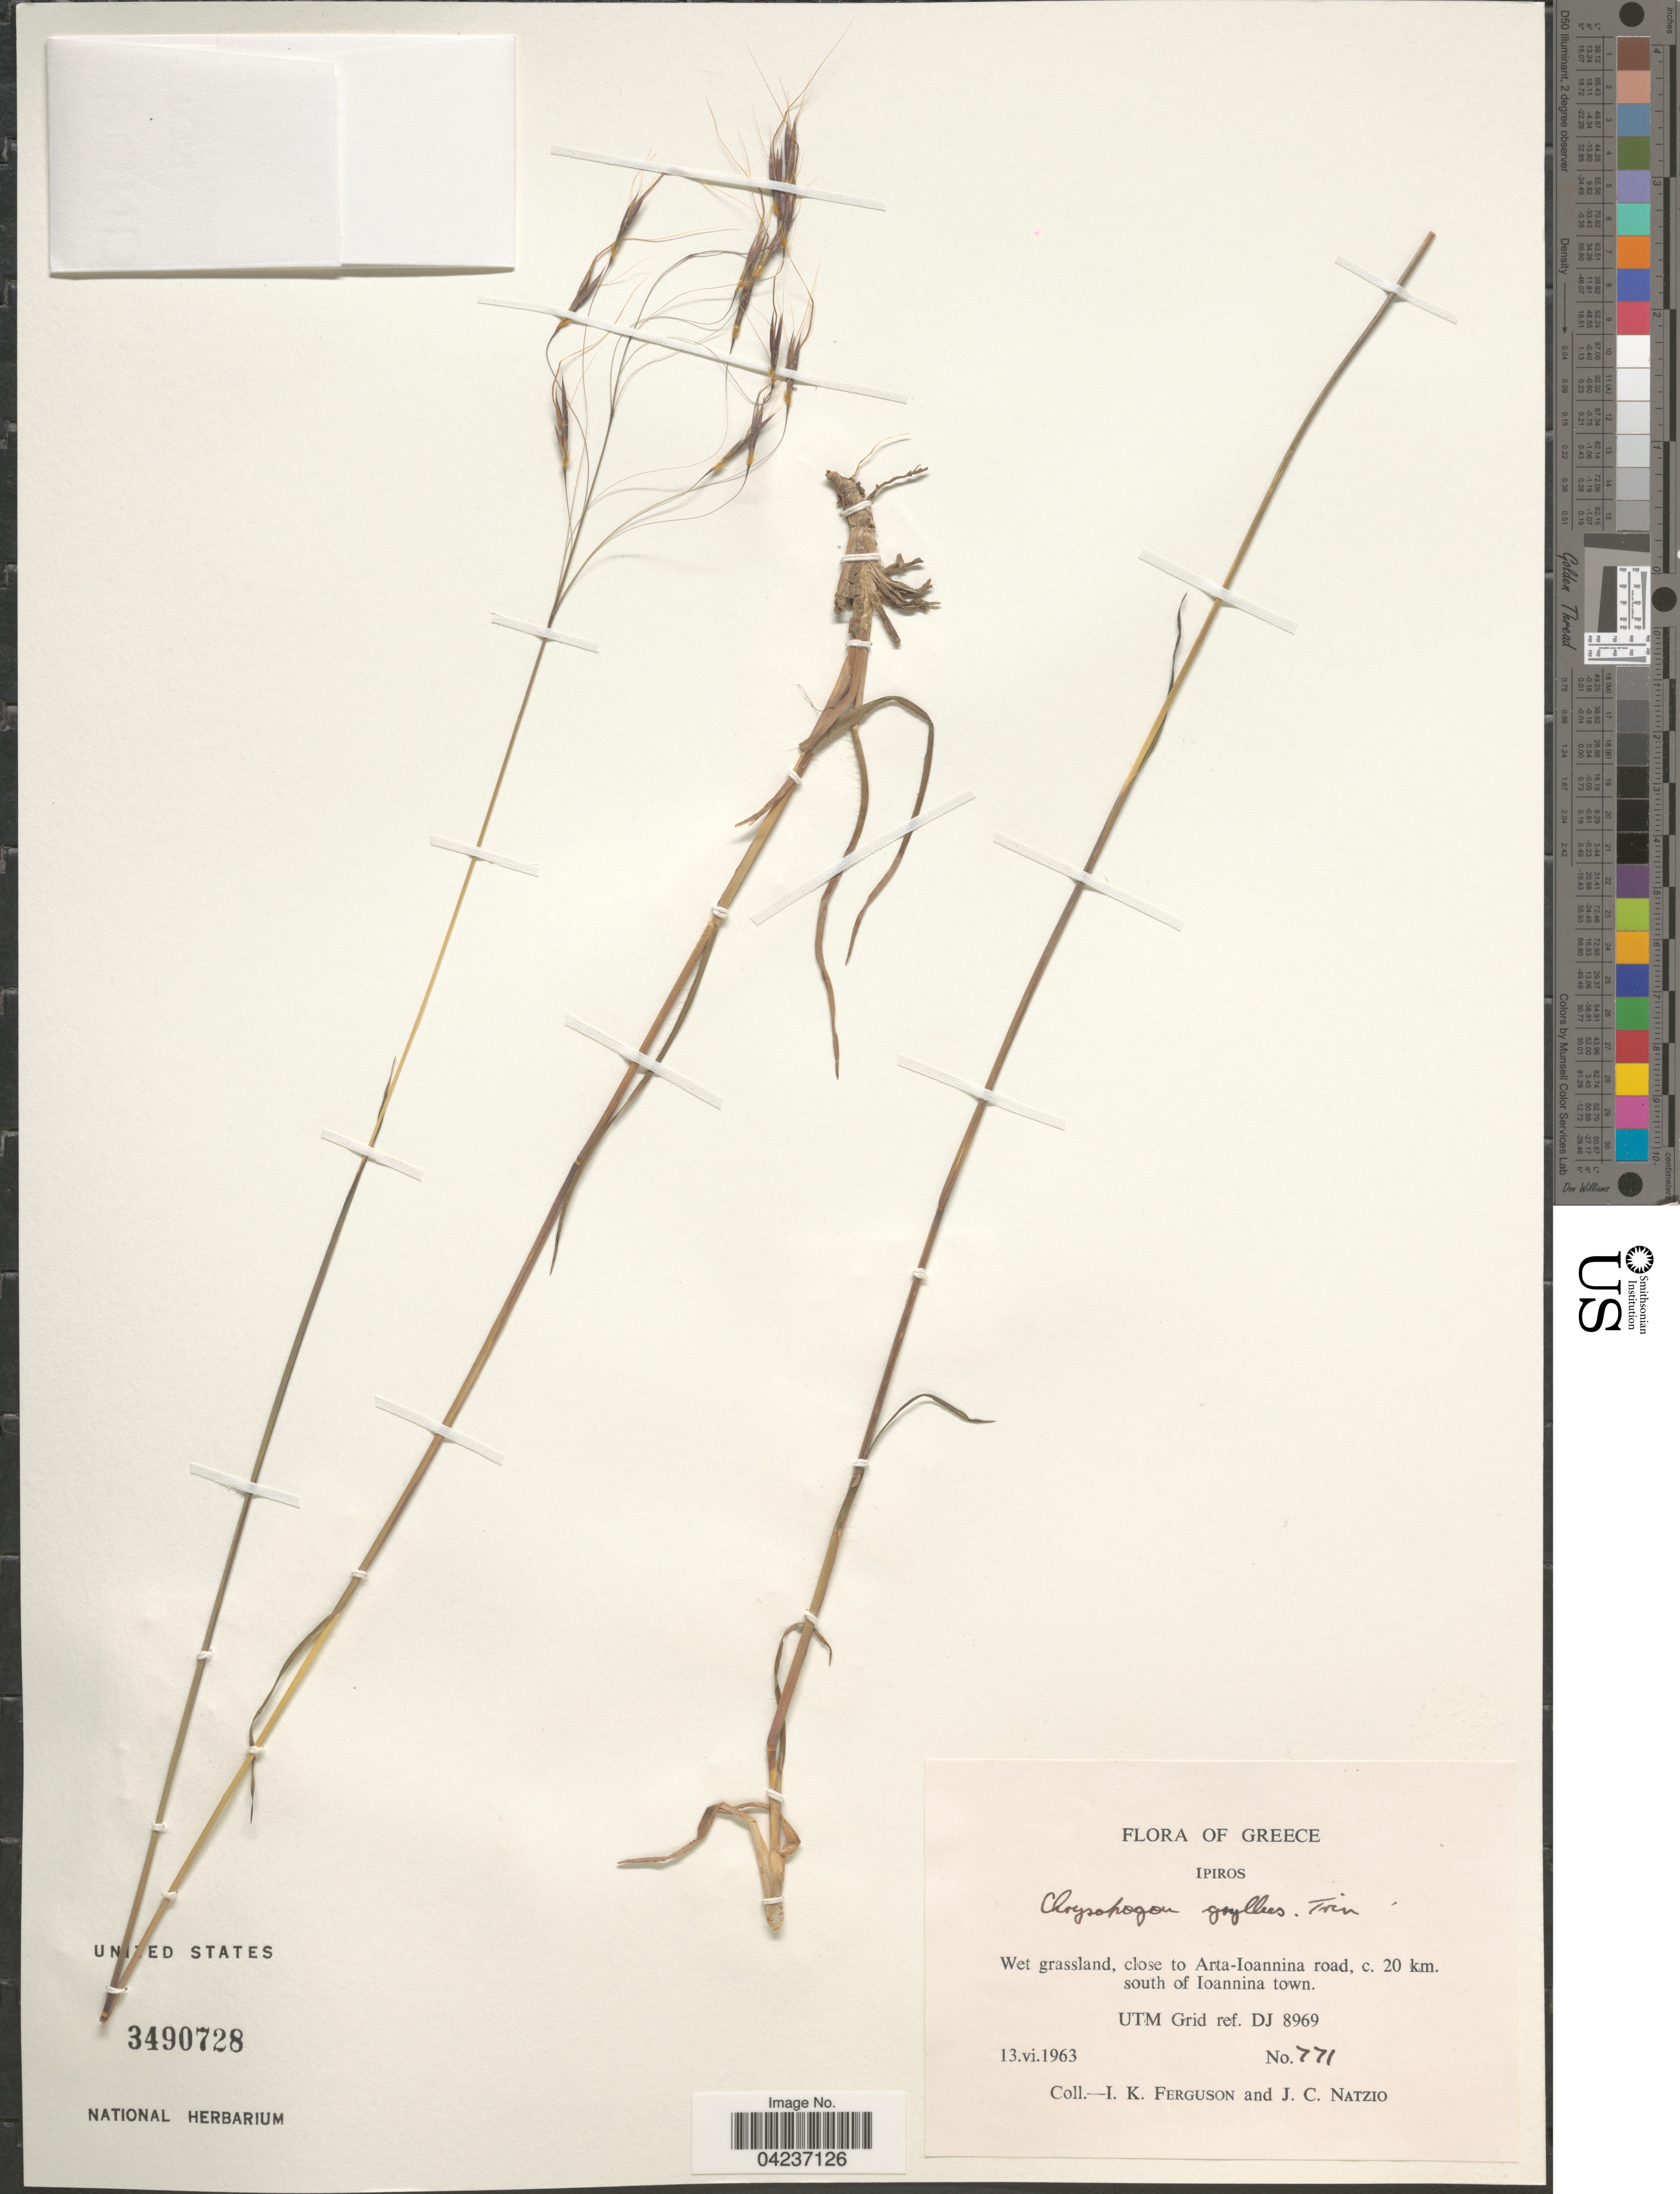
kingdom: Plantae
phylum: Tracheophyta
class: Liliopsida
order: Poales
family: Poaceae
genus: Chrysopogon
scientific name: Chrysopogon gryllus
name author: (L.) Trin.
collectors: I. K. Ferguson & J. Natzio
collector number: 771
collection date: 1963-06-13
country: Greece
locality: Ipiros. Wet grassland, close to Arta-Ioannina road, c. 20 km. south of Ioannina town. UTM Grid ref. DJ 8969.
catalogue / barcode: US 3490728